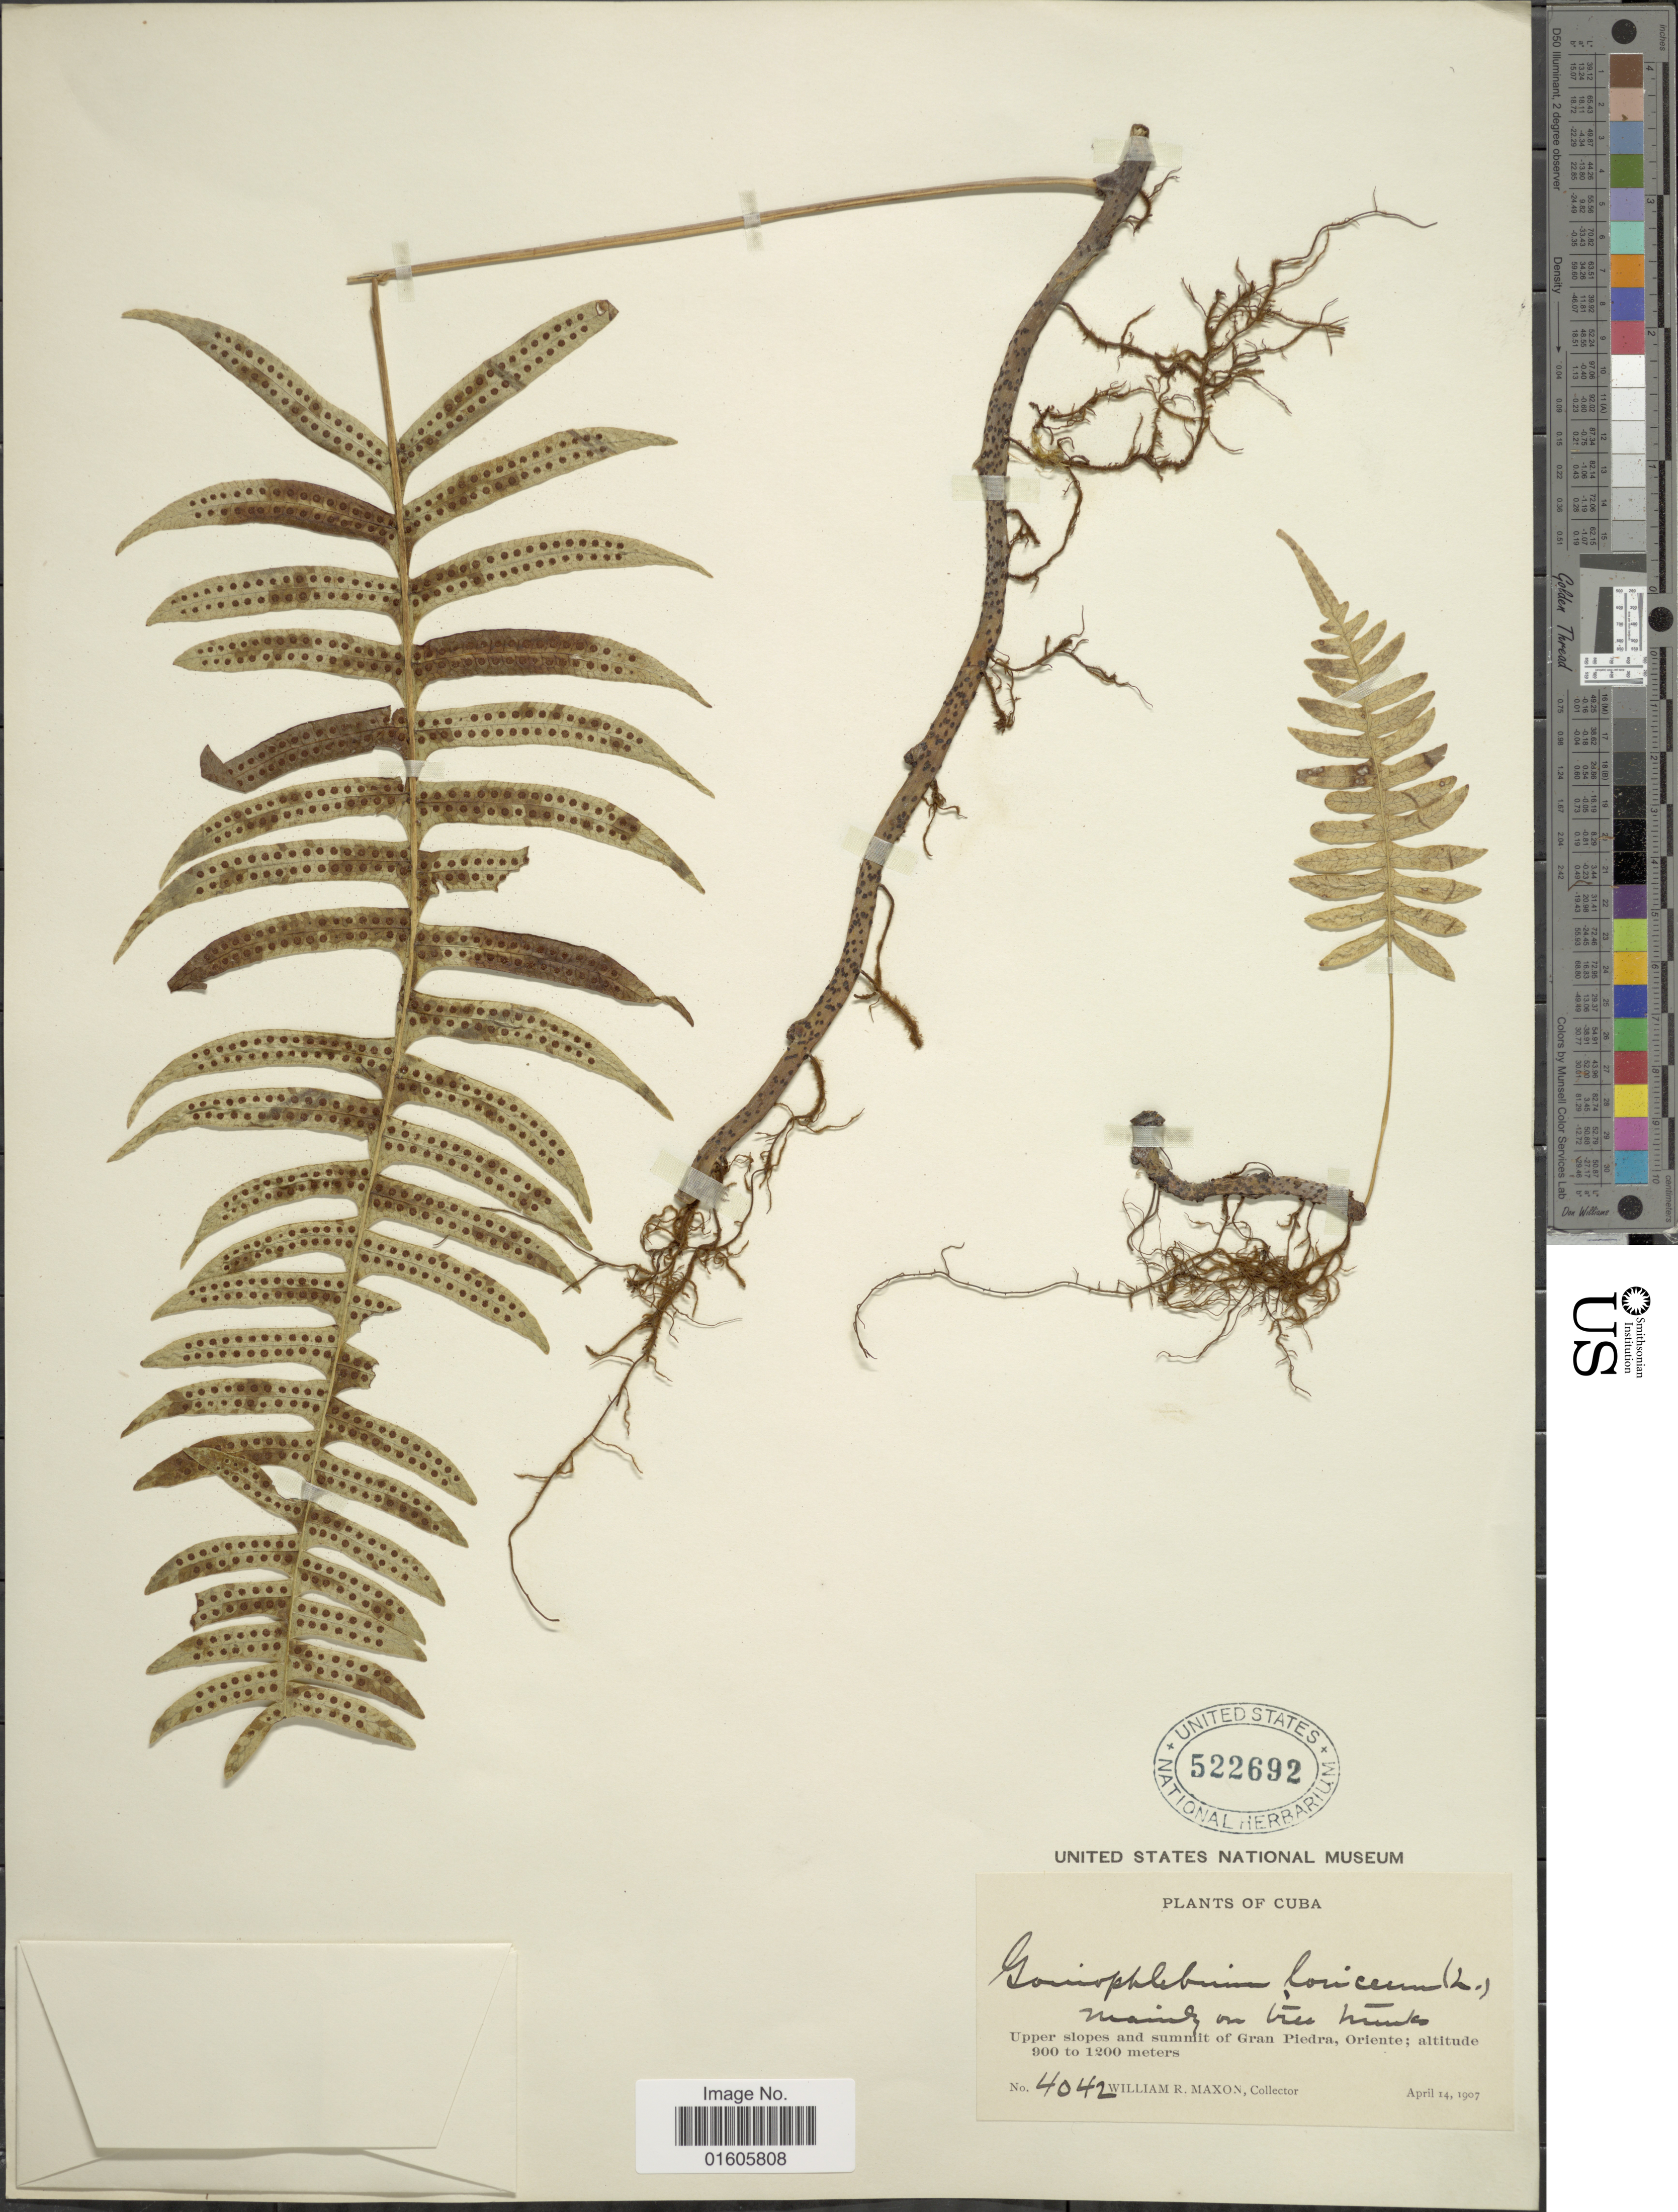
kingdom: Plantae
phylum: Tracheophyta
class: Polypodiopsida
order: Polypodiales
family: Polypodiaceae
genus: Serpocaulon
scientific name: Serpocaulon loriceum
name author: (L.) A.R. Sm.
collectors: W. R. Maxon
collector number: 4042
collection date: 1907-04-14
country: Cuba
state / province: Oriente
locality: Upper slopes and summit of Gran Piedra, Oriente.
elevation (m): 900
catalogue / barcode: US 522692